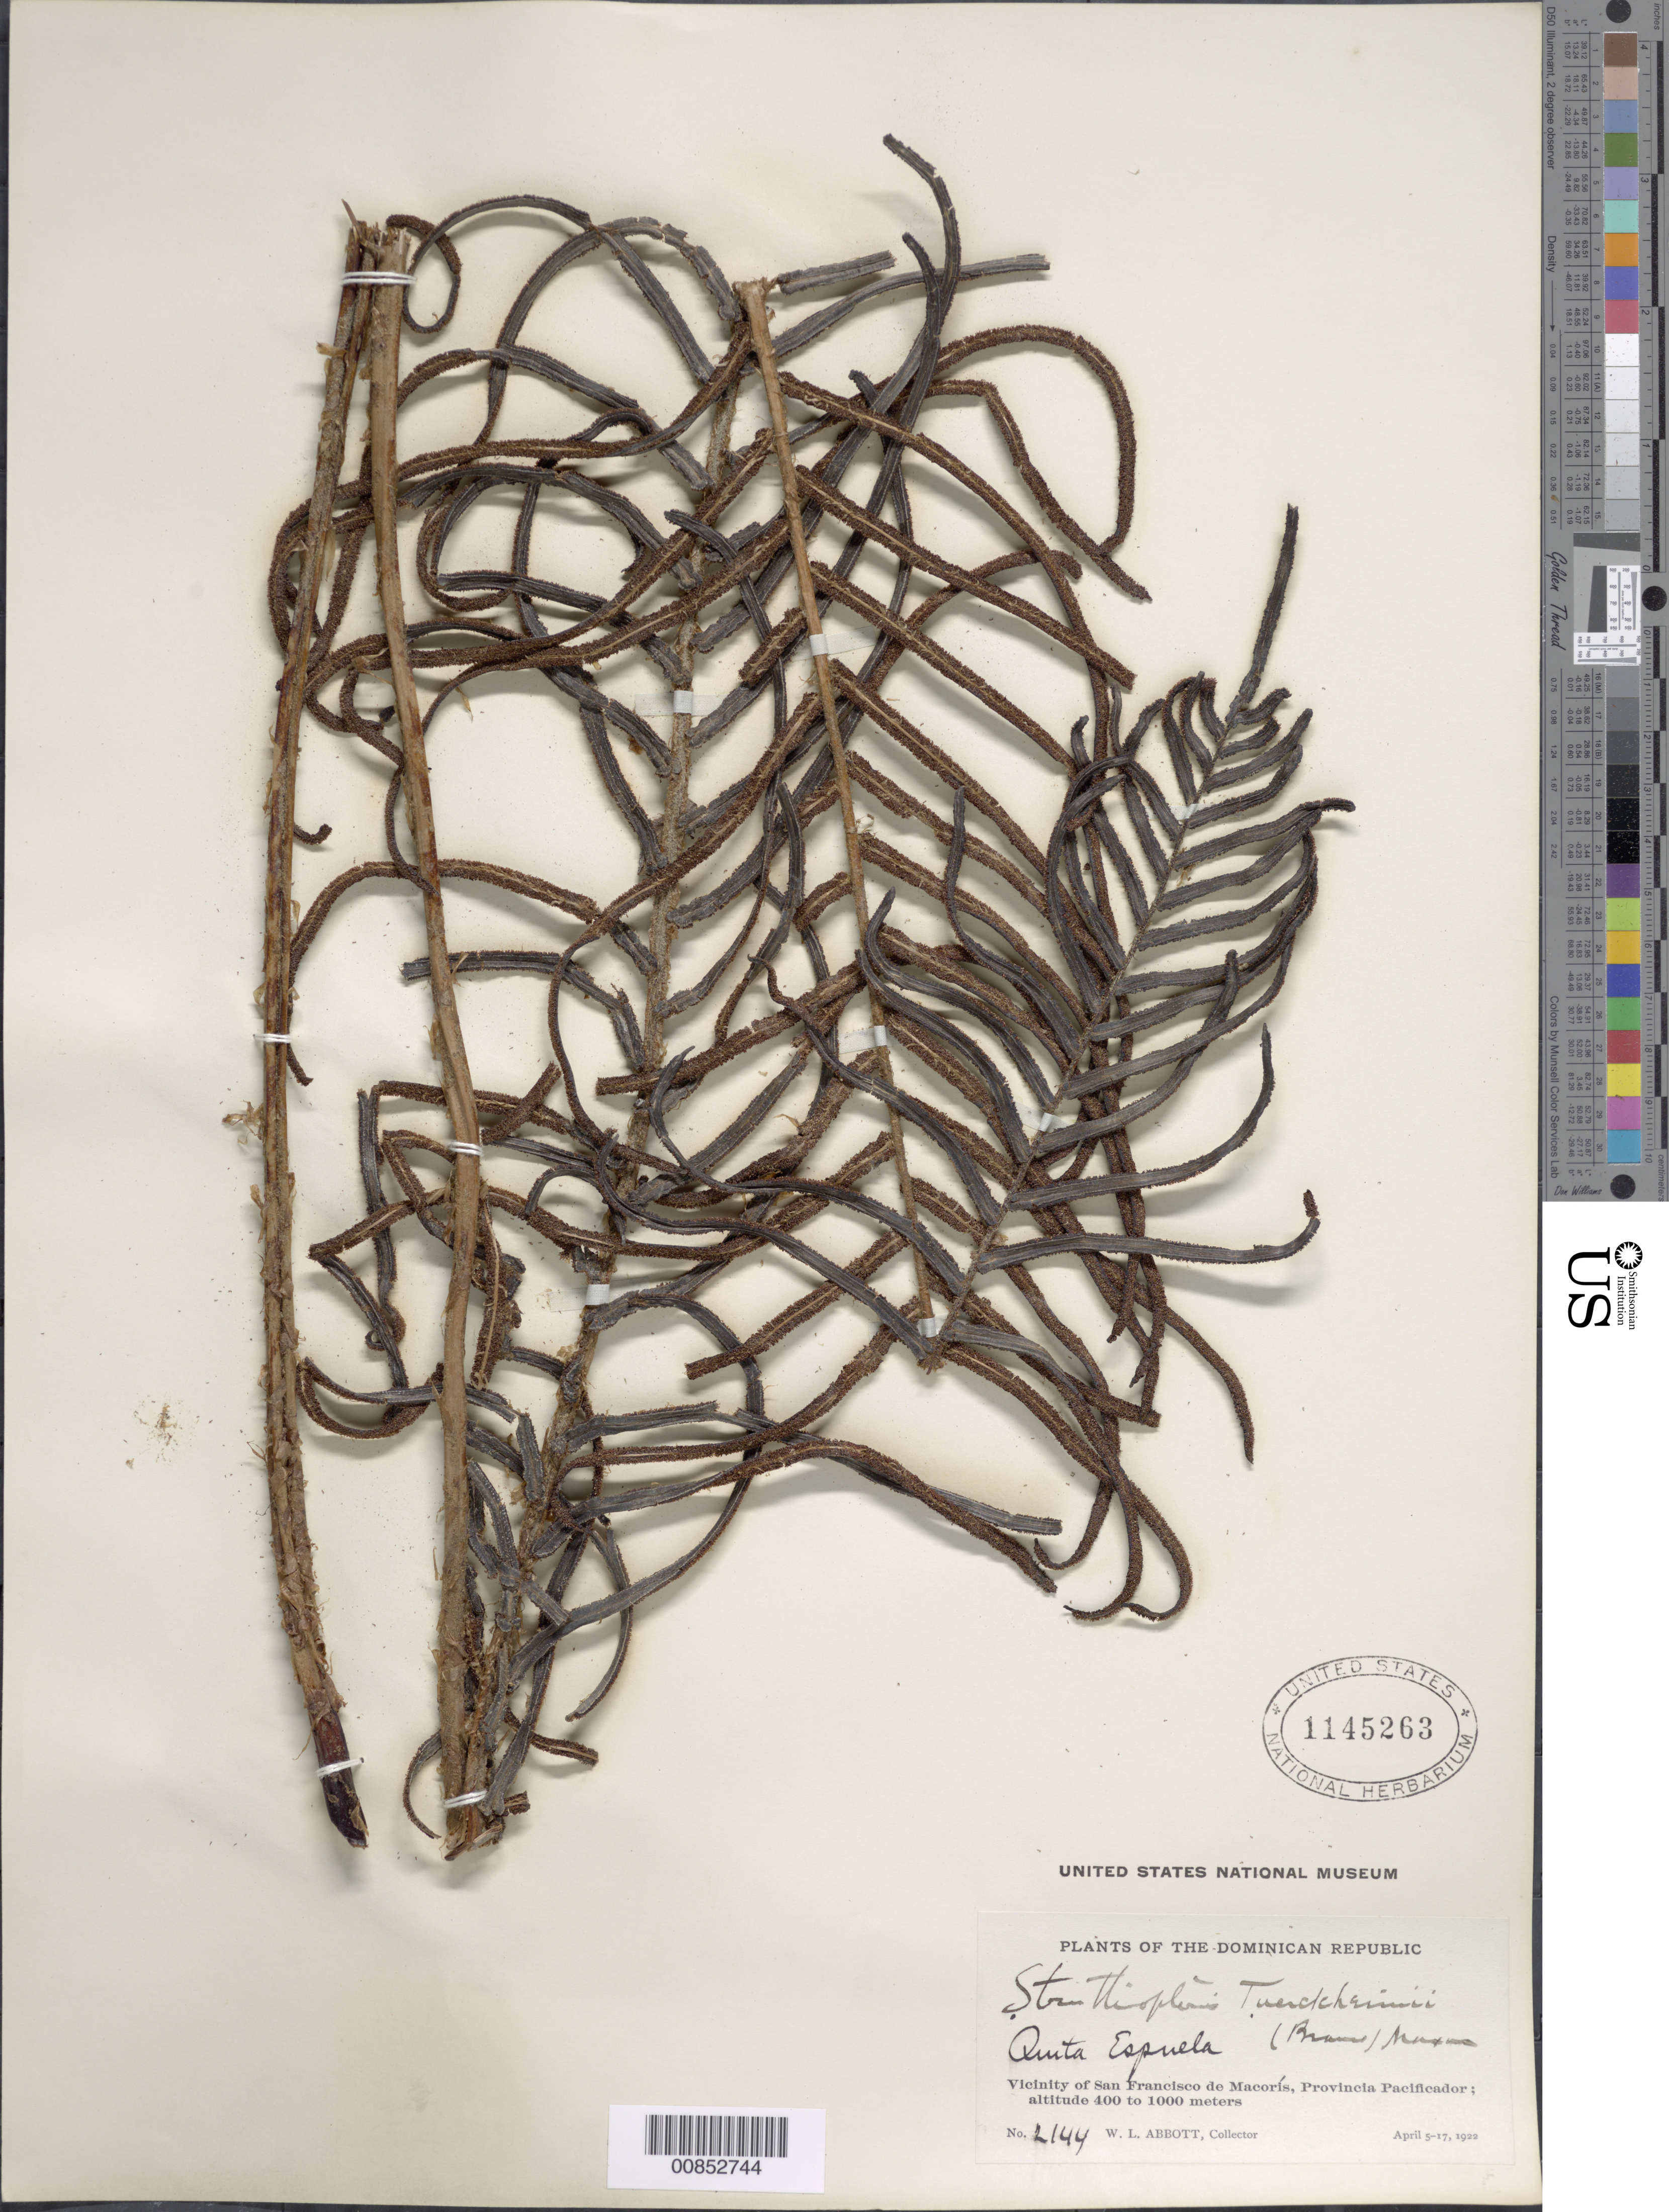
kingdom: Plantae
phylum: Tracheophyta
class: Polypodiopsida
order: Polypodiales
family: Blechnaceae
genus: Blechnum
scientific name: Blechnum tuerckheimii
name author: Brause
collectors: W. L. Abbott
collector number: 2144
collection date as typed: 05 Apr 1922 to 17 Apr 1922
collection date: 1922-04-05/1922-04-17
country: Dominican Republic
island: Hispaniola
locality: Prov. Pacificador, vicinity San Francisco de Macorís, Quita Espuela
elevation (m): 400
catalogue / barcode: US 1145263